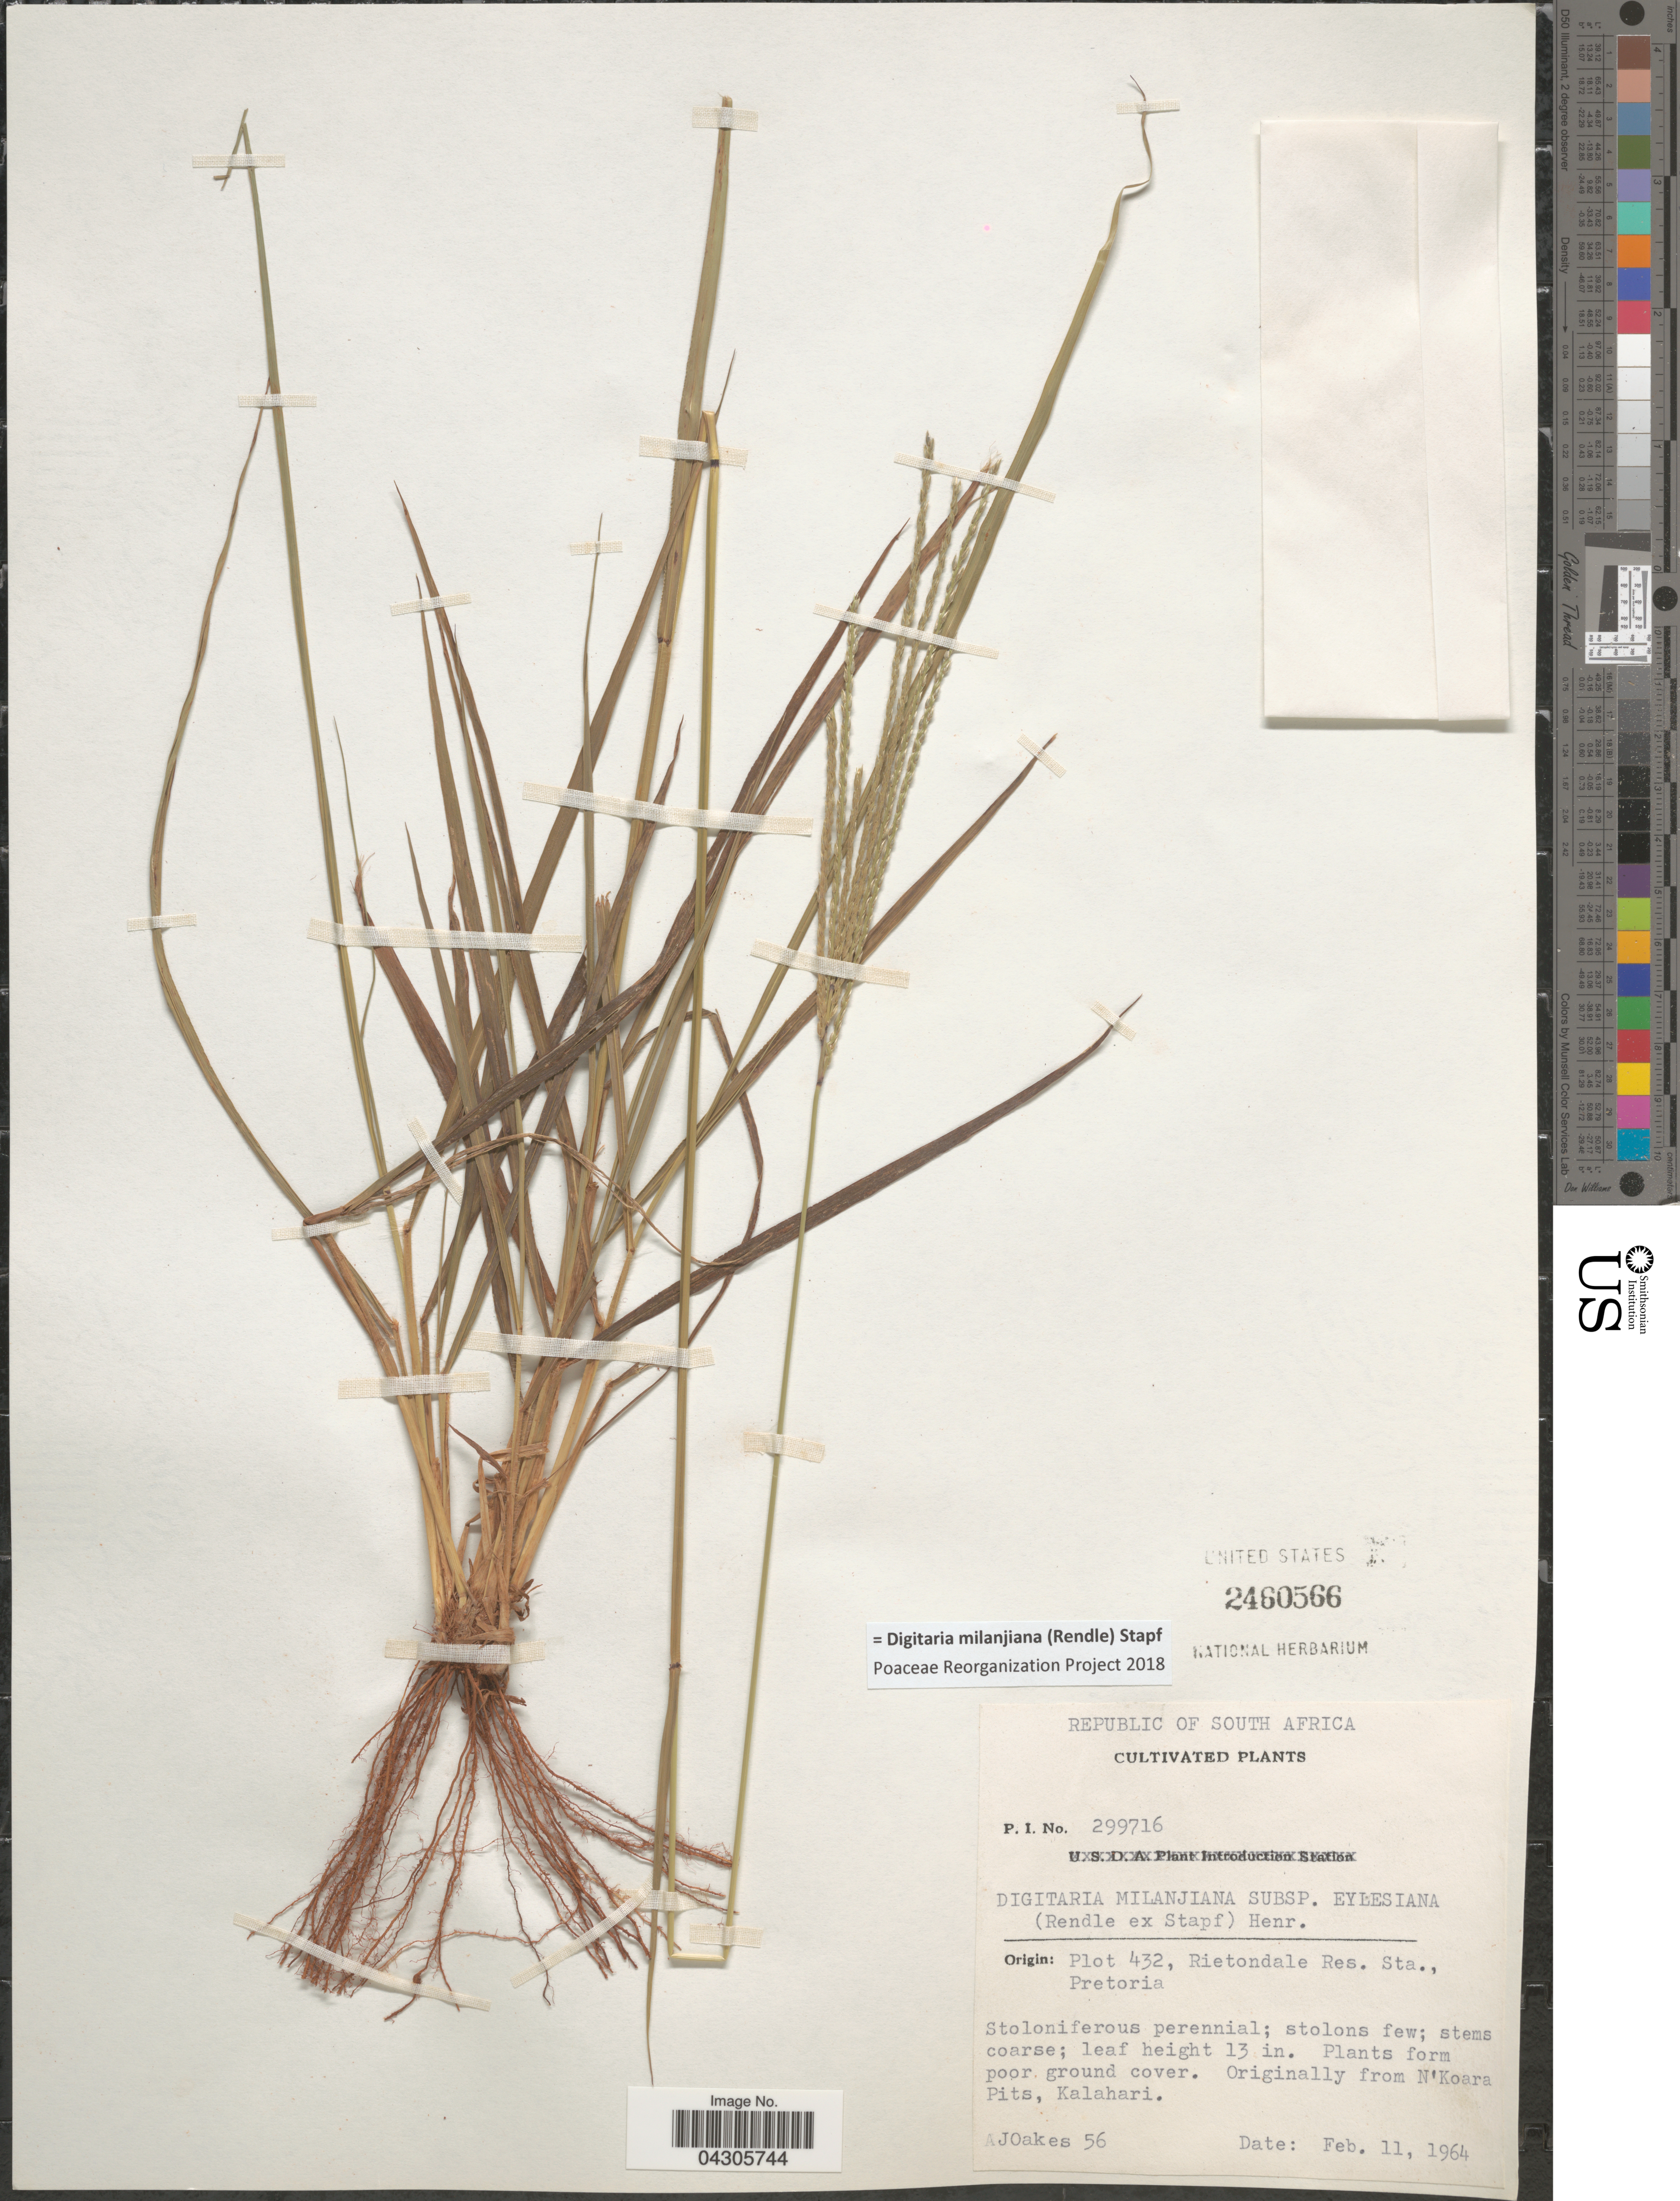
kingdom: Plantae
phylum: Tracheophyta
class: Liliopsida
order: Poales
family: Poaceae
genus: Digitaria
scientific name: Digitaria milanjiana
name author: (Rendle) Stapf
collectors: A. Oakes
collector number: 56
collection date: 1964-02-11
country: South Africa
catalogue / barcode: US 2460566